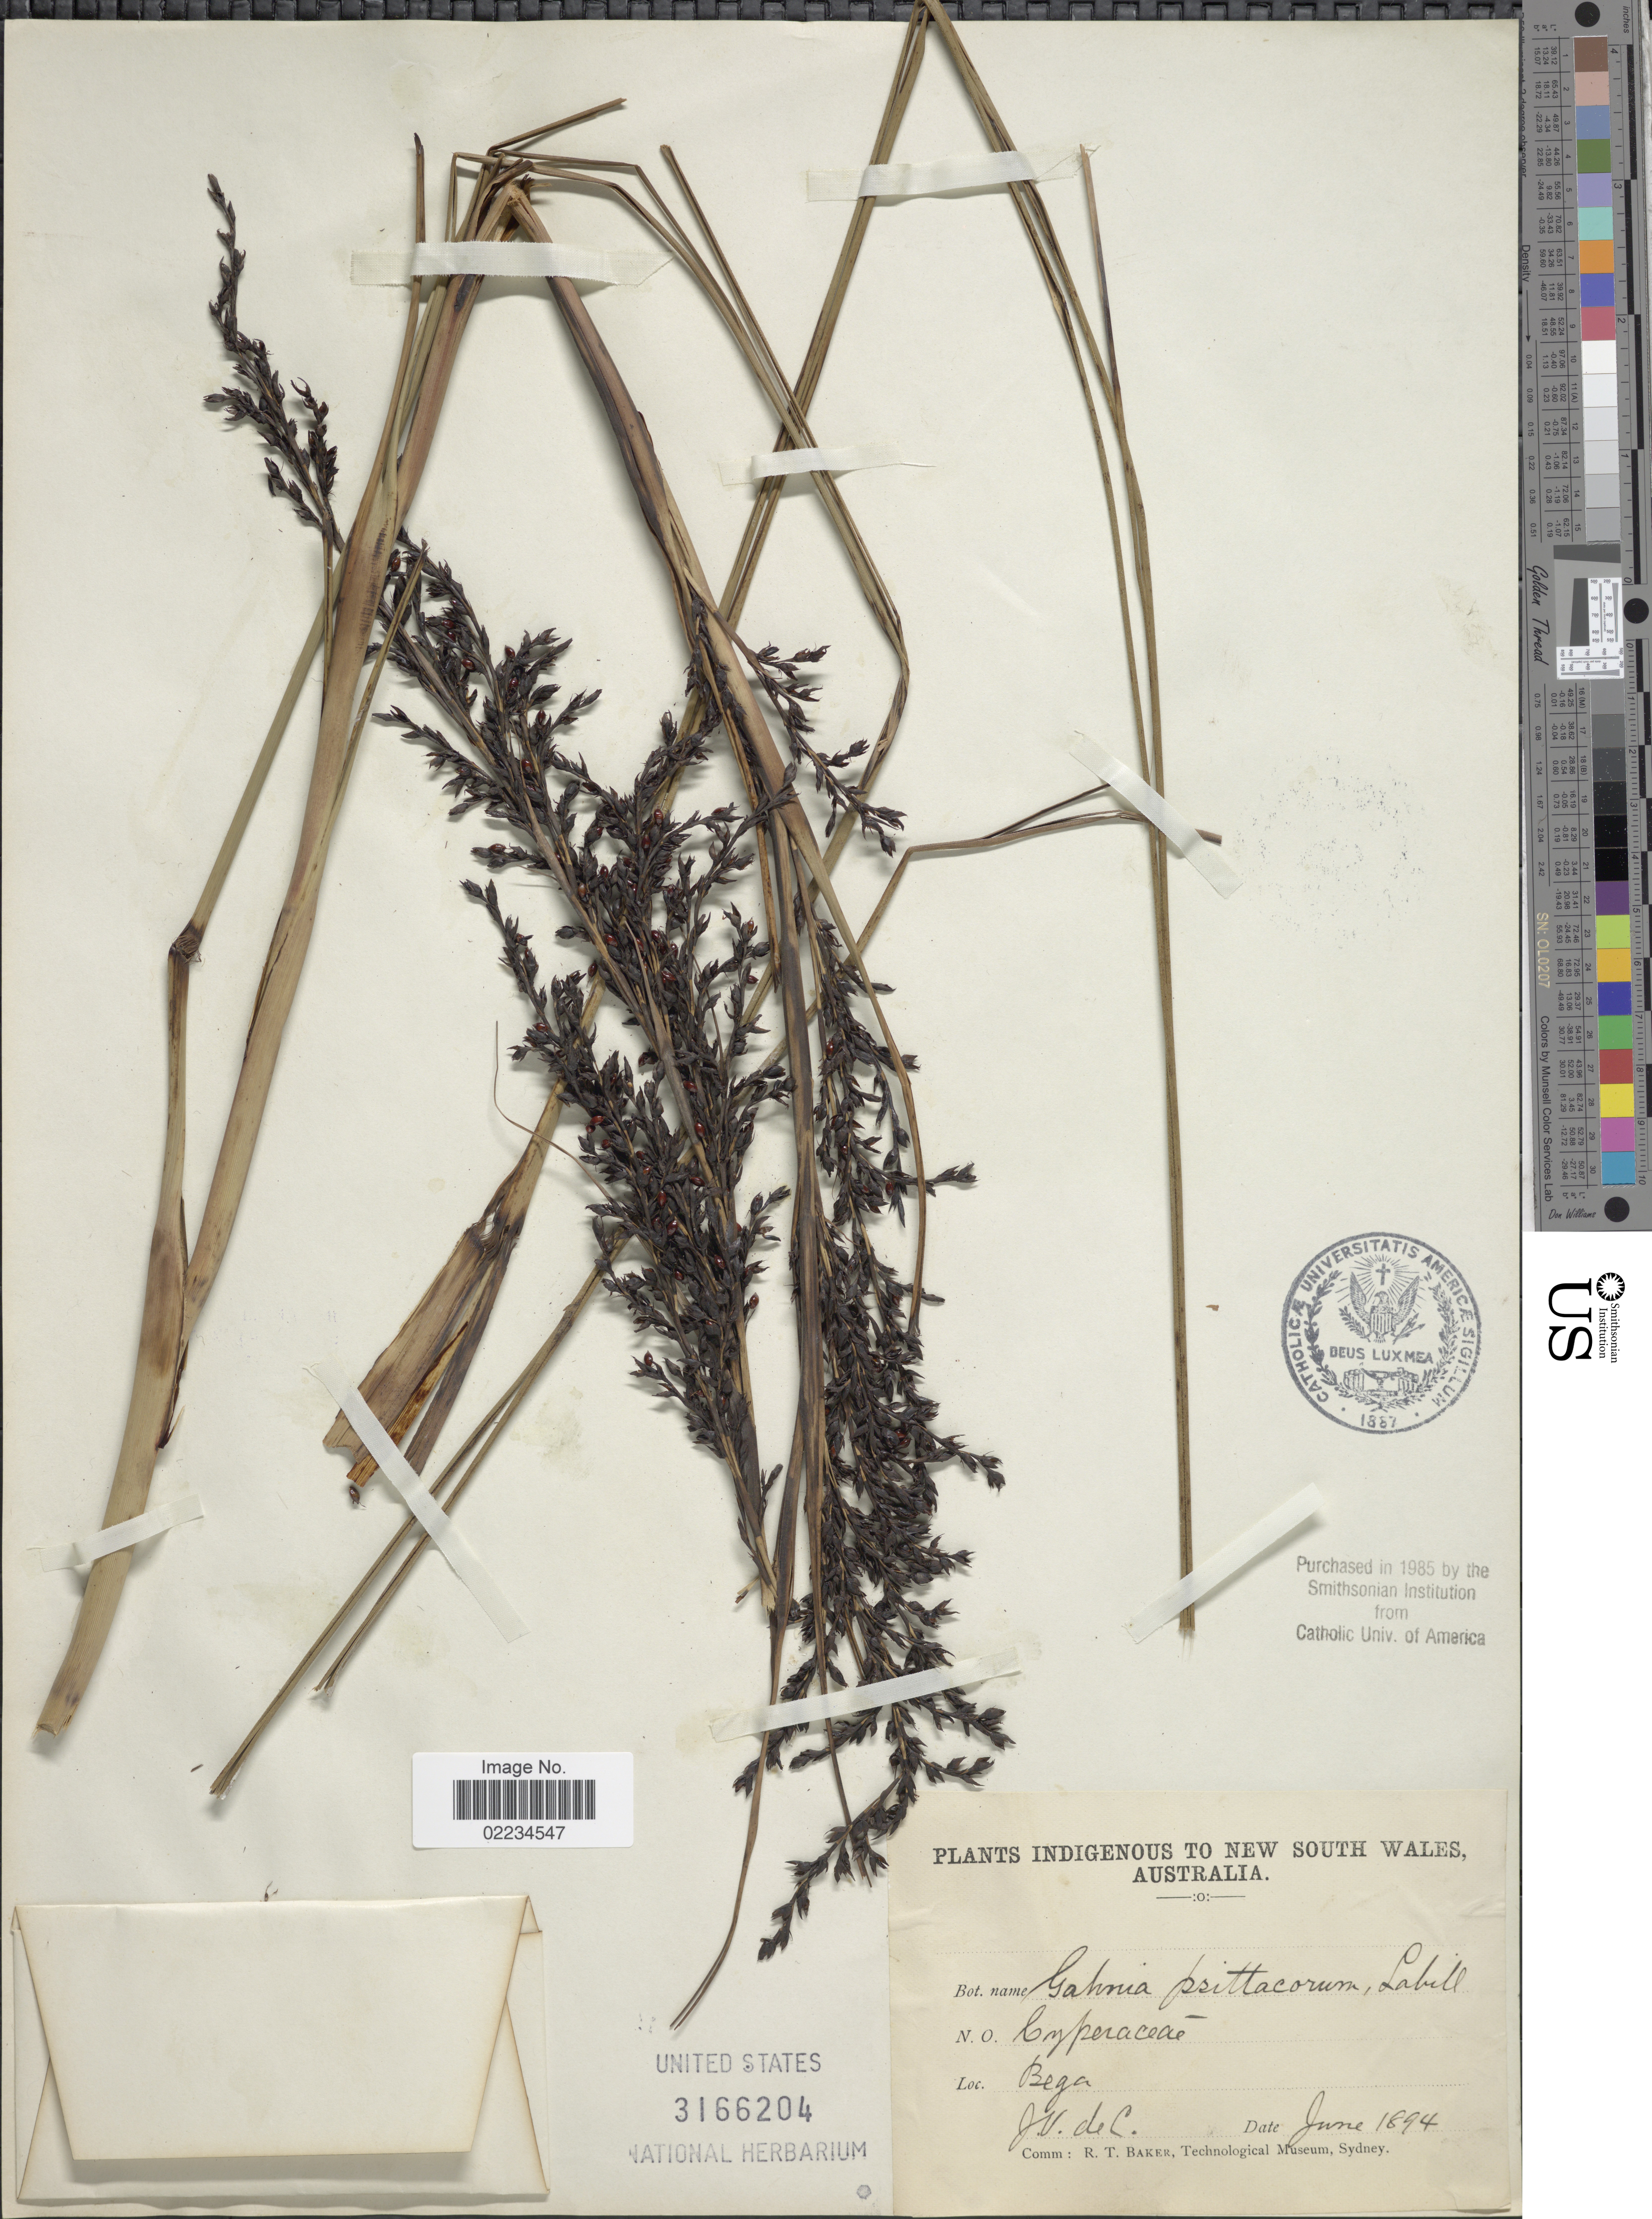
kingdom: Plantae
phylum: Tracheophyta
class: Liliopsida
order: Poales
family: Cyperaceae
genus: Gahnia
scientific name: Gahnia sieberiana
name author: Kunth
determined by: Wilson, K. L.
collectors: J. V. de C.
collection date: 1894-06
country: Australia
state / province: New South Wales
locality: Vega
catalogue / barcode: US 3166204